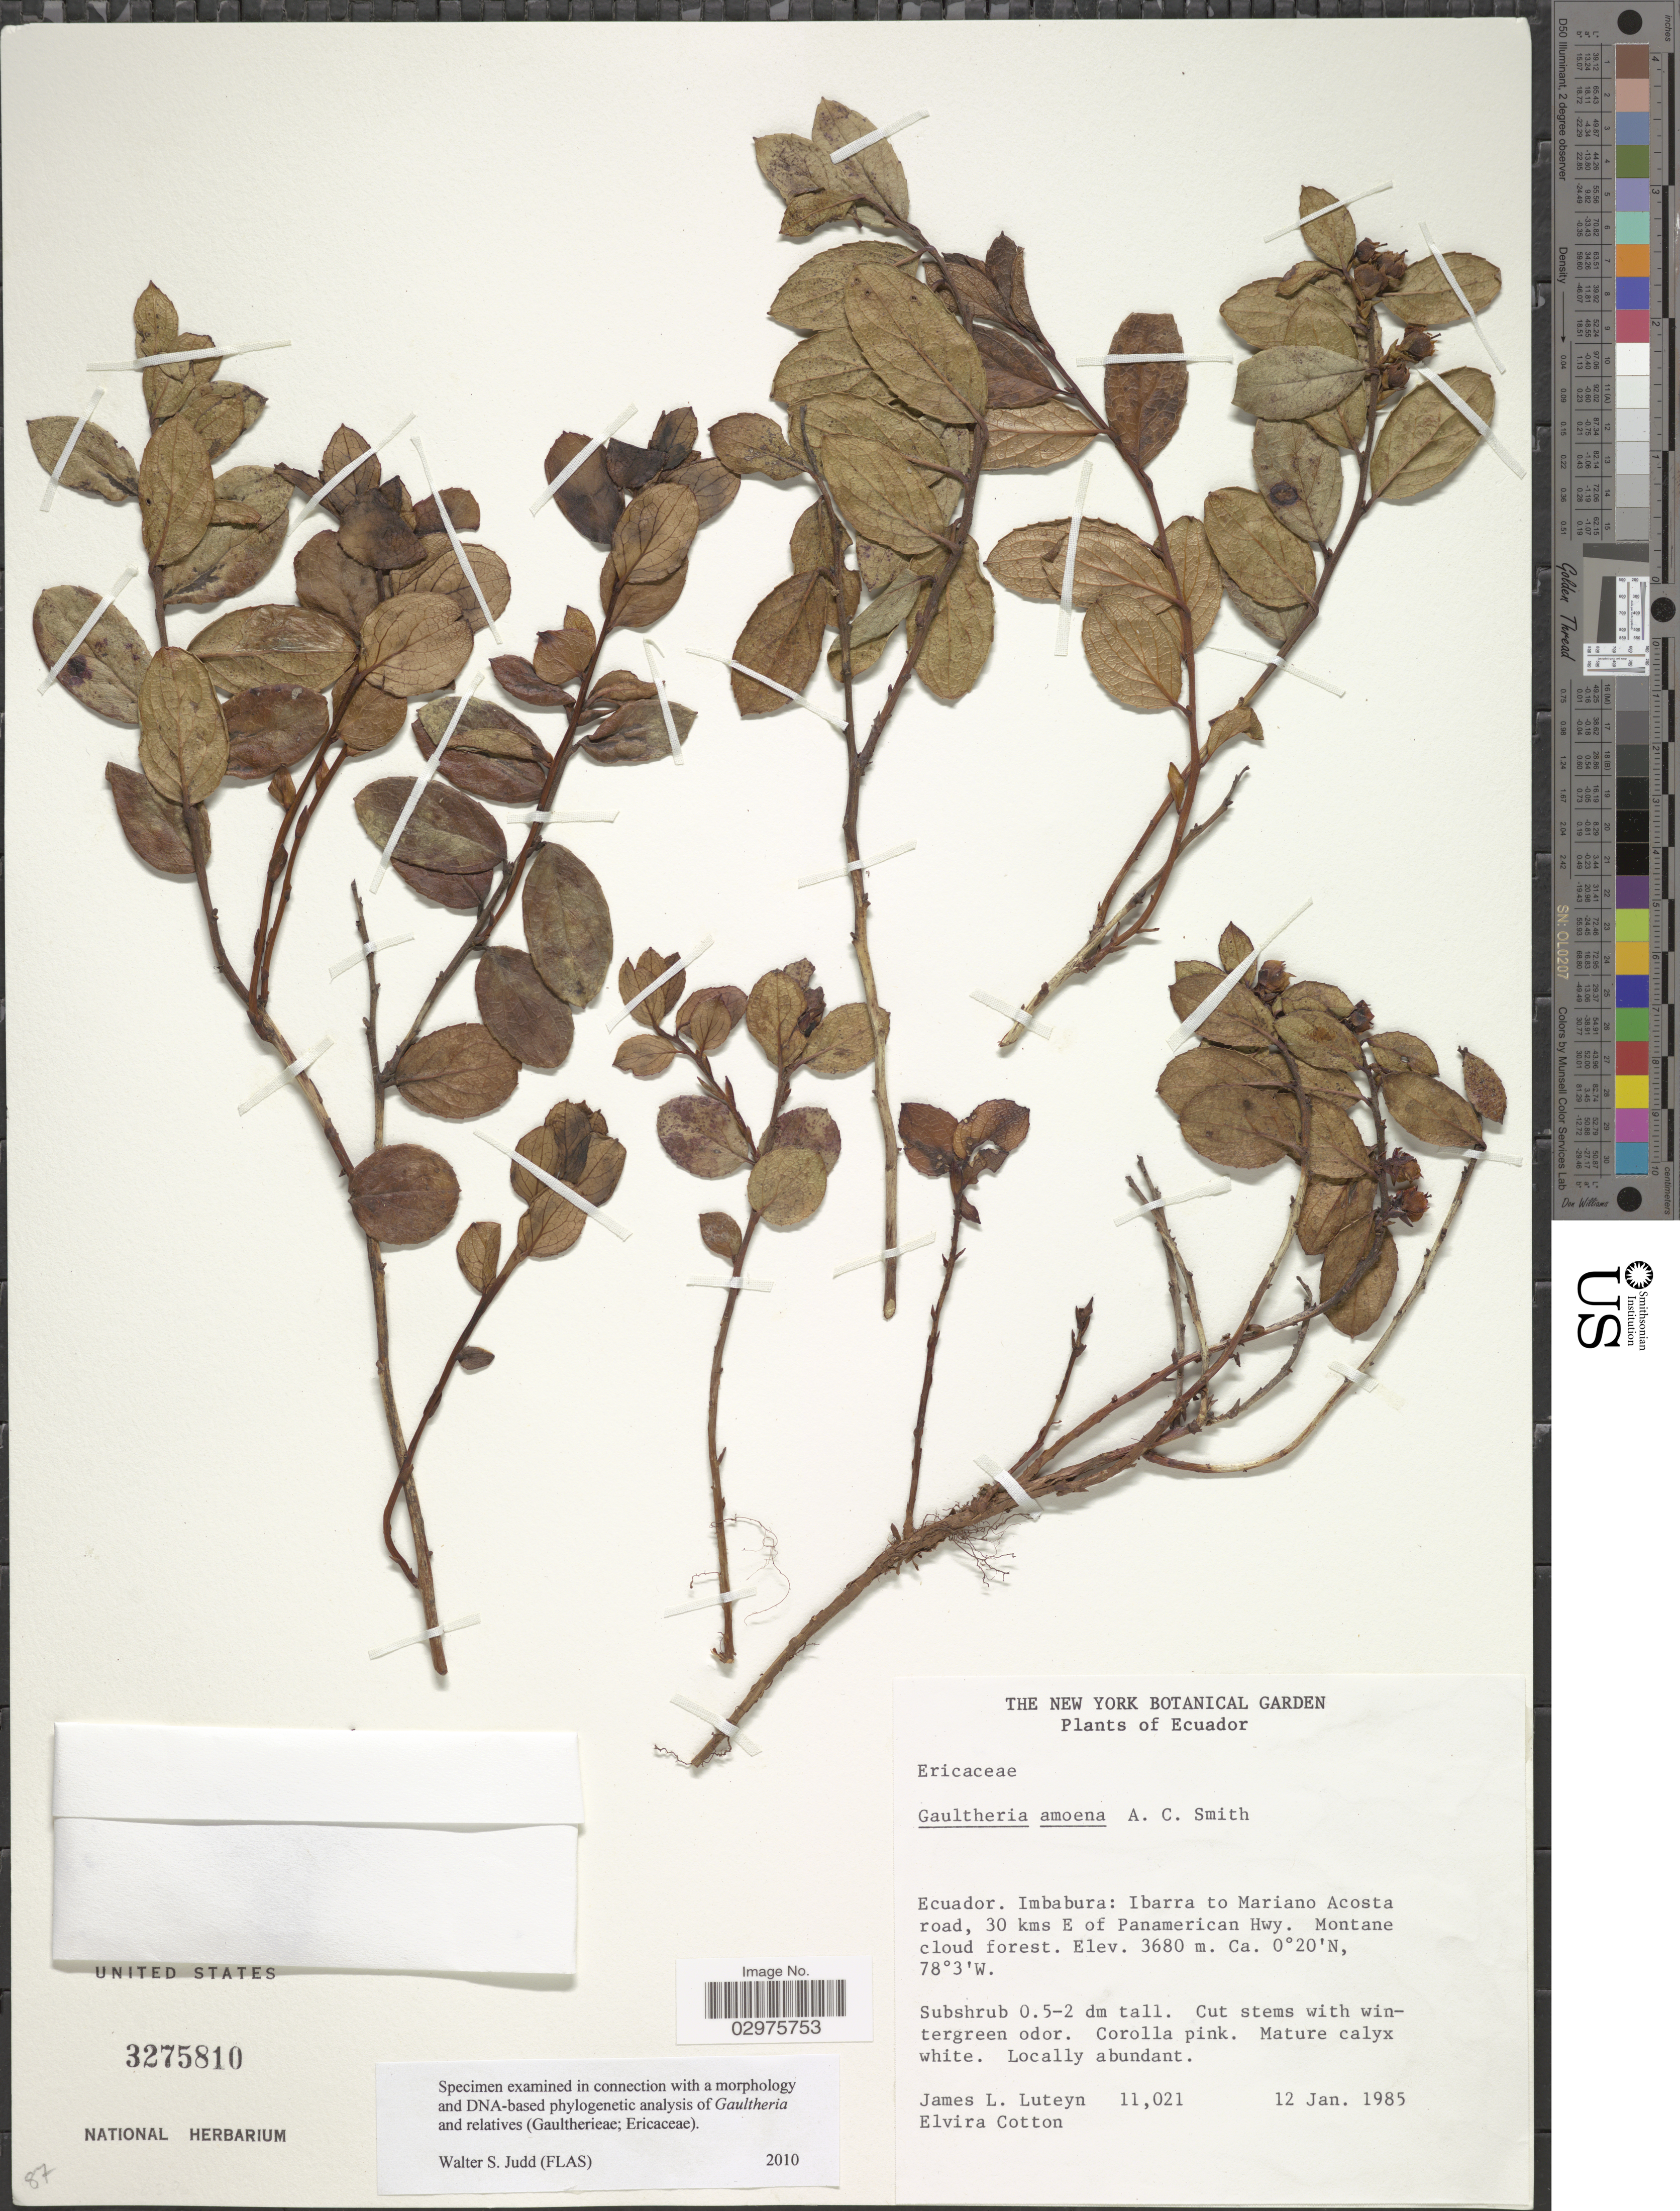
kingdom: Plantae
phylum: Tracheophyta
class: Magnoliopsida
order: Ericales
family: Ericaceae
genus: Gaultheria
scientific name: Gaultheria amoena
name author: A.C. Sm.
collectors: J. L. Luteyn & E. Cotton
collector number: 11021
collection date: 1985-01-12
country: Ecuador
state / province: Imbabura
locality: Ibarra to Mariano Acosta road, 30 kms E of Panamerican Hwy.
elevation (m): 3680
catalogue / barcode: US 3275810